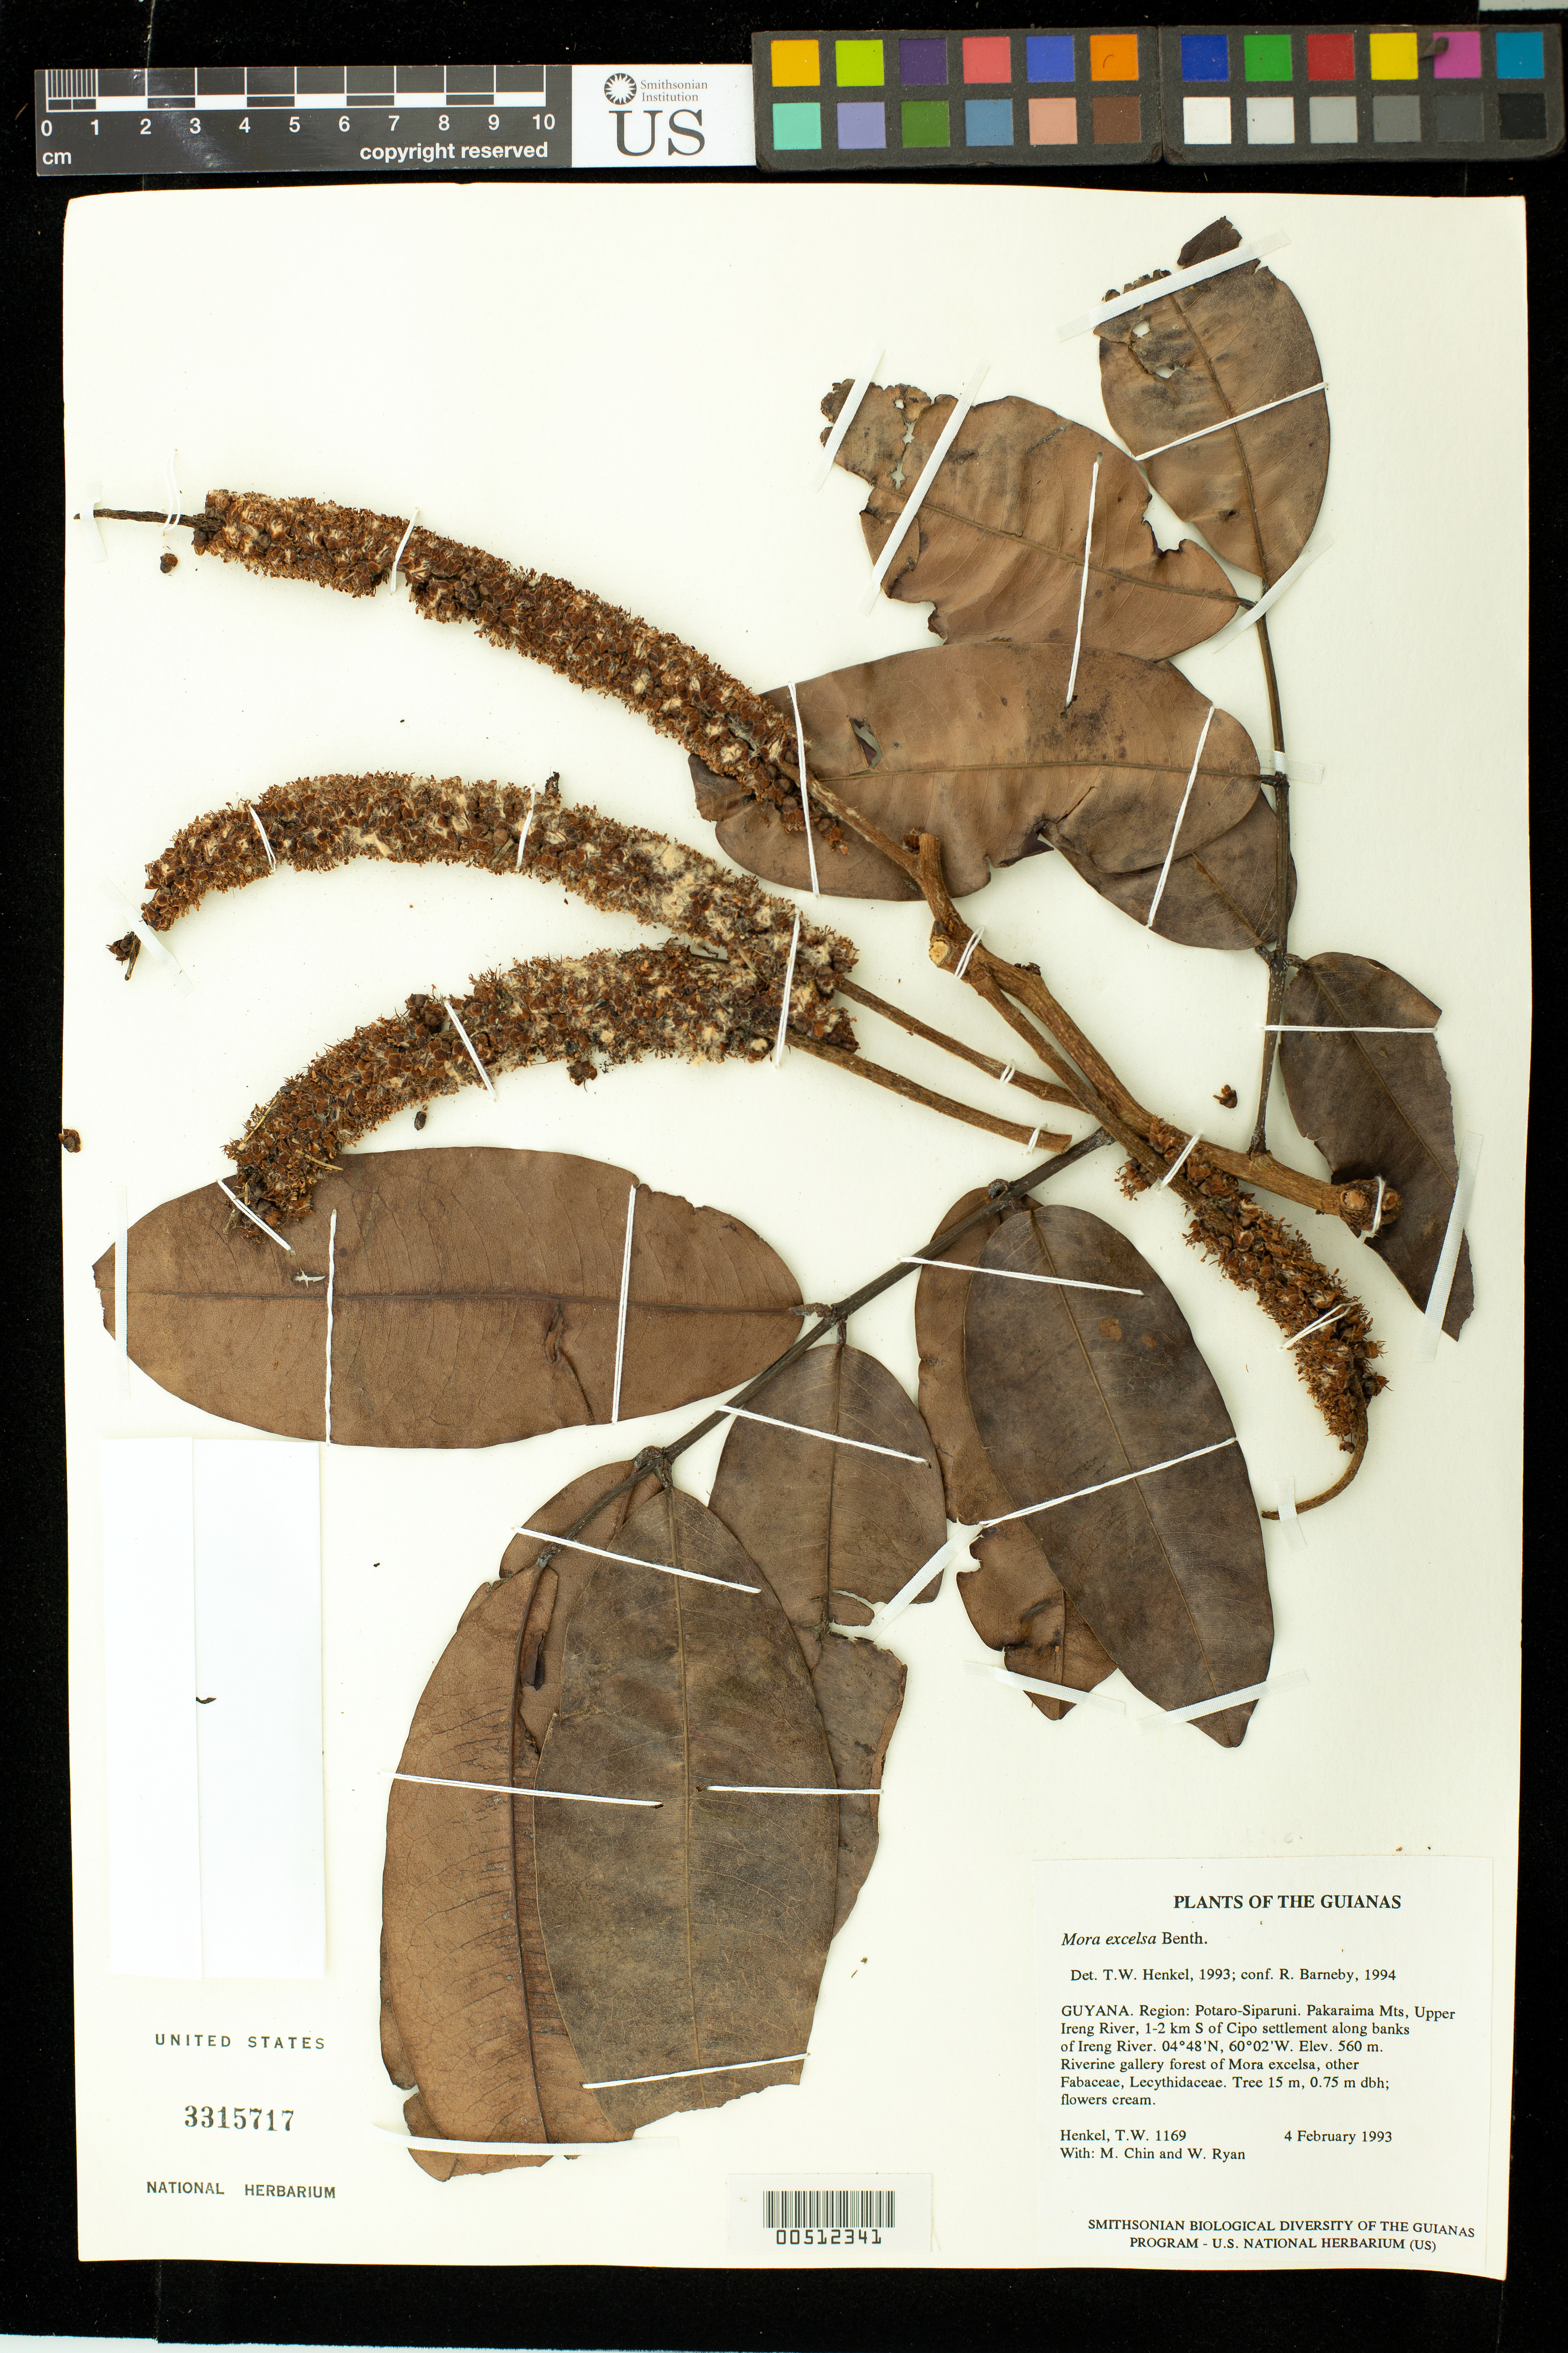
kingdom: Plantae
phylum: Tracheophyta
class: Magnoliopsida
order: Fabales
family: Fabaceae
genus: Mora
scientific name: Mora excelsa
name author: Benth.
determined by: Barneby, Rupert C., (NY)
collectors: T. Henkel, M. Chin & W. Ryan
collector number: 1169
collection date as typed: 4 February 1993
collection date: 1993-02-04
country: Guyana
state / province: Potaro-Siparuni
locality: Pakaraima Mts, Upper Ireng River, 1-2 km S of Cipo settlement along banks of Ireng River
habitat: Riverine gallery forest of Mora excelsa, other Fabaceae, Lecythidaceae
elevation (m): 560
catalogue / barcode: US 3315717